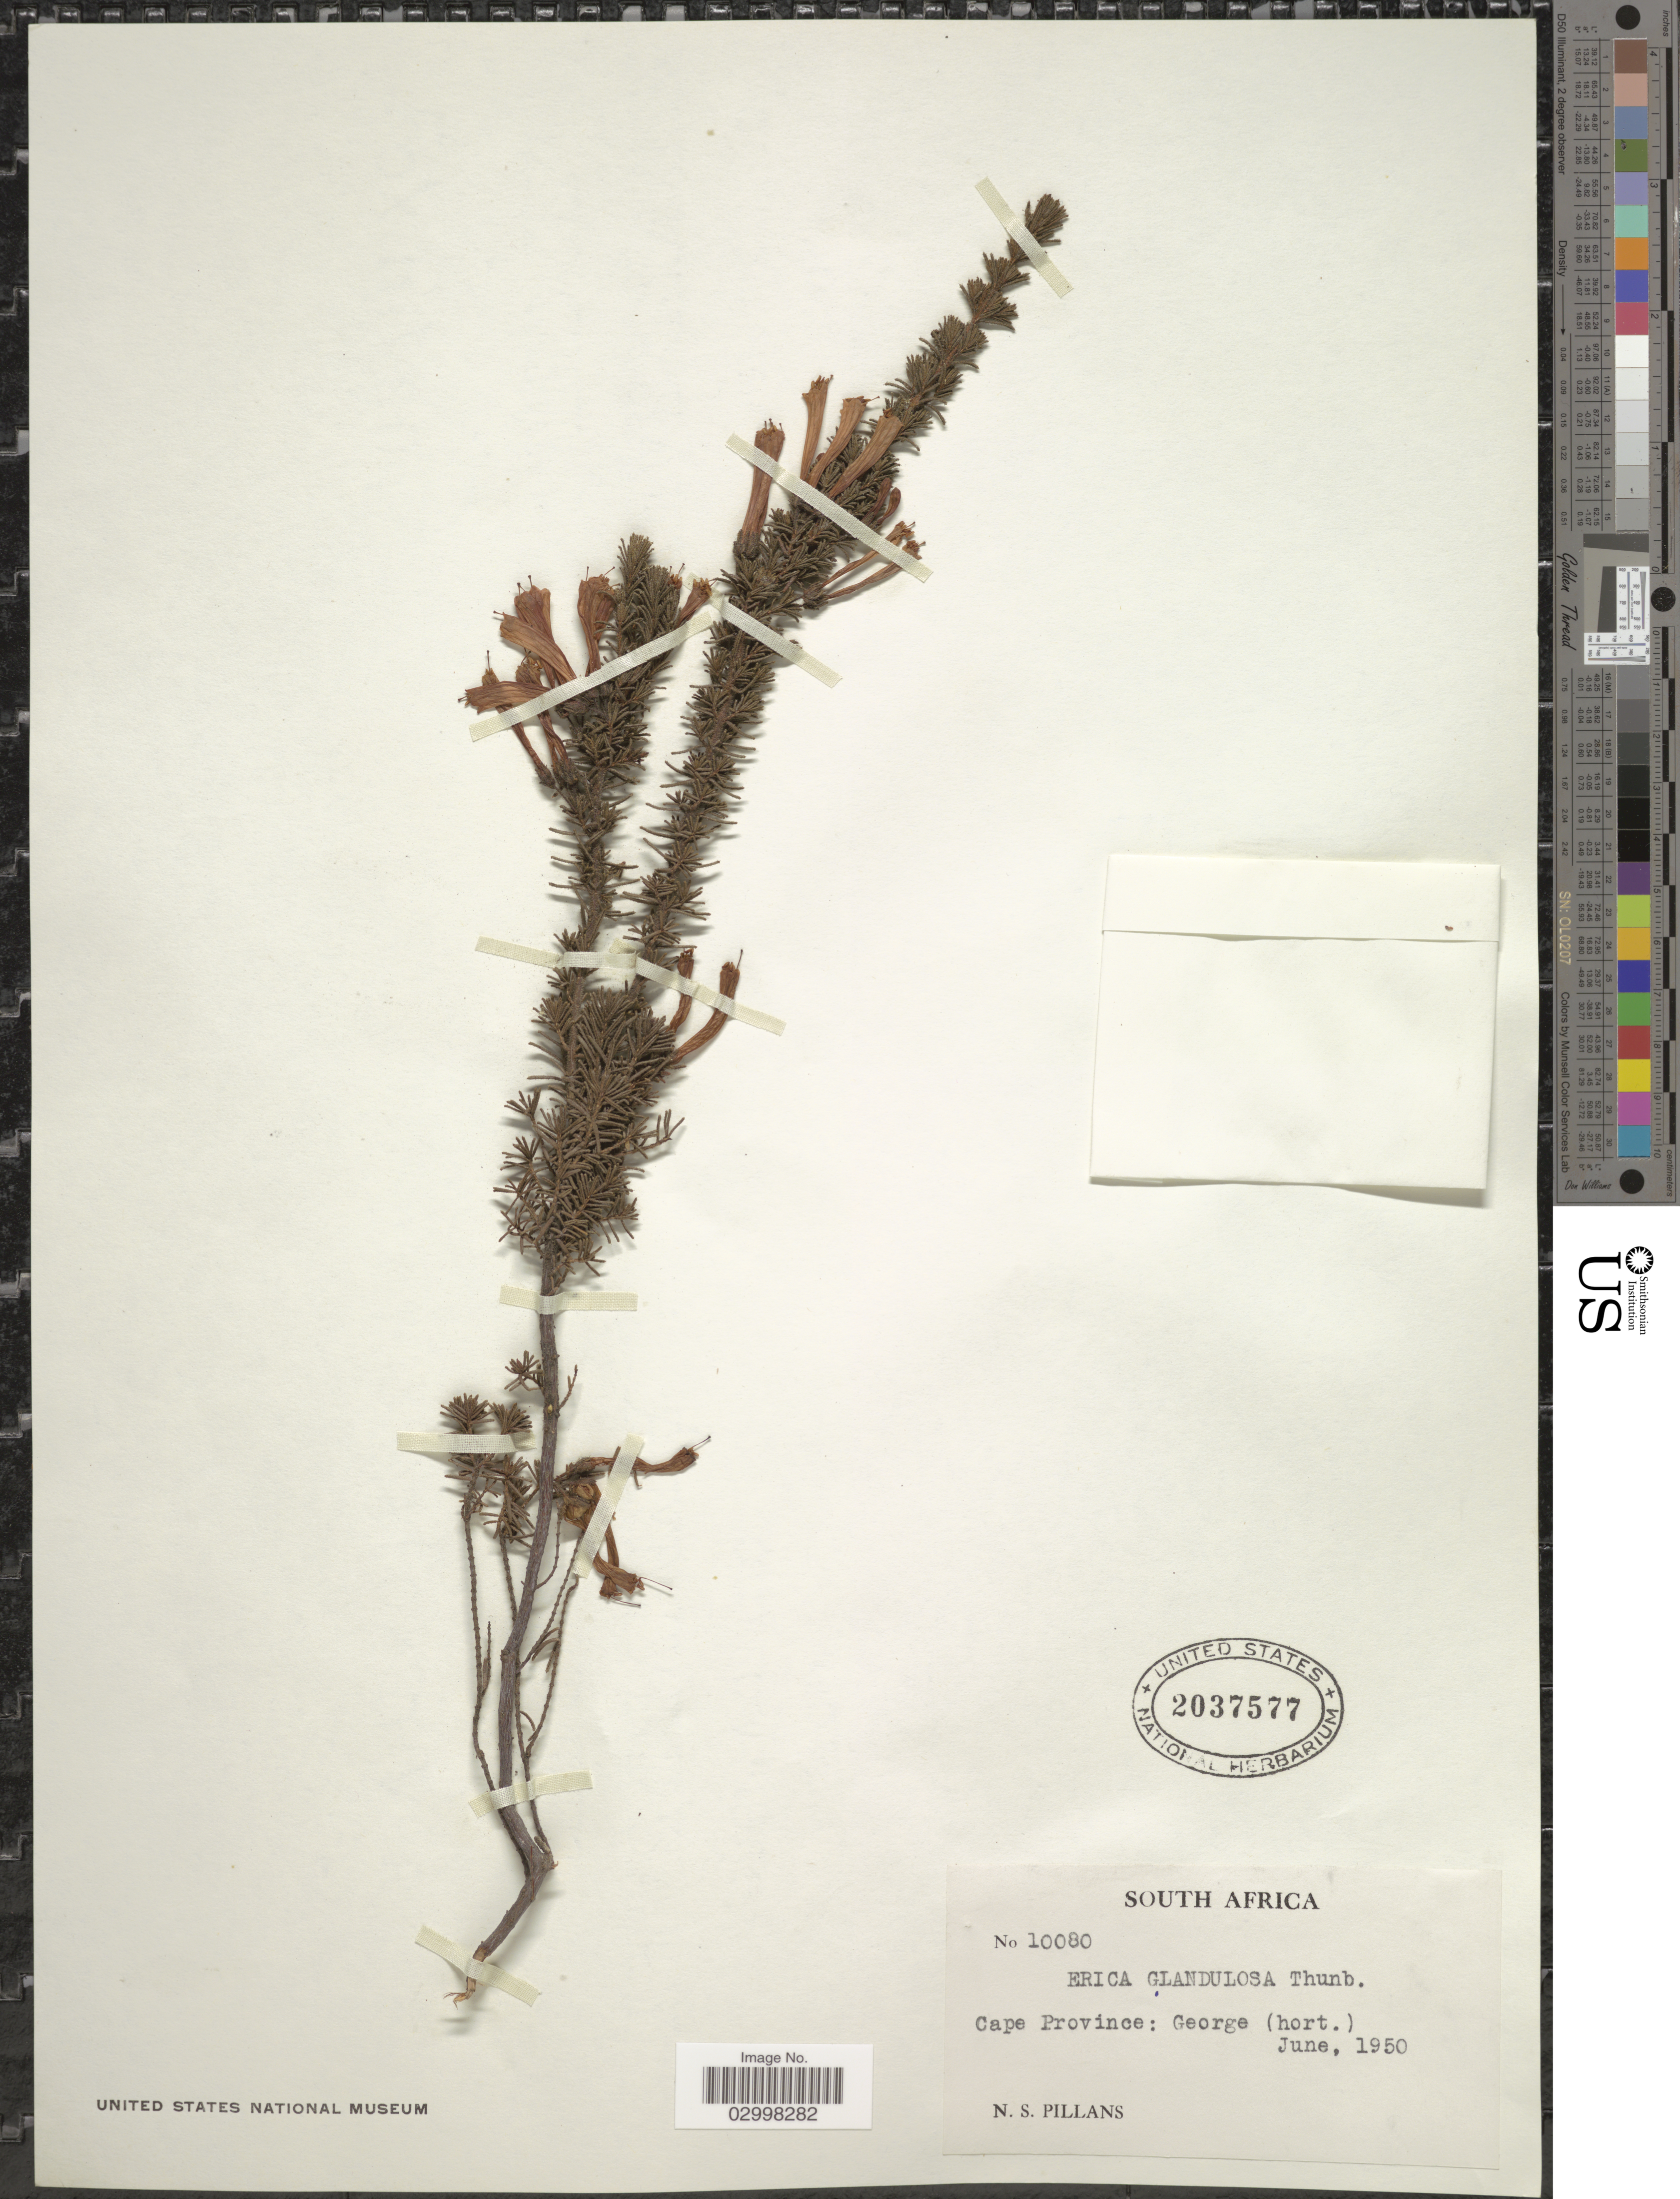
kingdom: Plantae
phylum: Tracheophyta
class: Magnoliopsida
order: Ericales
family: Ericaceae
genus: Erica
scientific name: Erica glandulosa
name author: Thunb.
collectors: N. S. Pillans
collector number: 10080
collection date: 1950-06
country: South Africa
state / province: Western Cape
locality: George (hort.).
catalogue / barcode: US 2037577